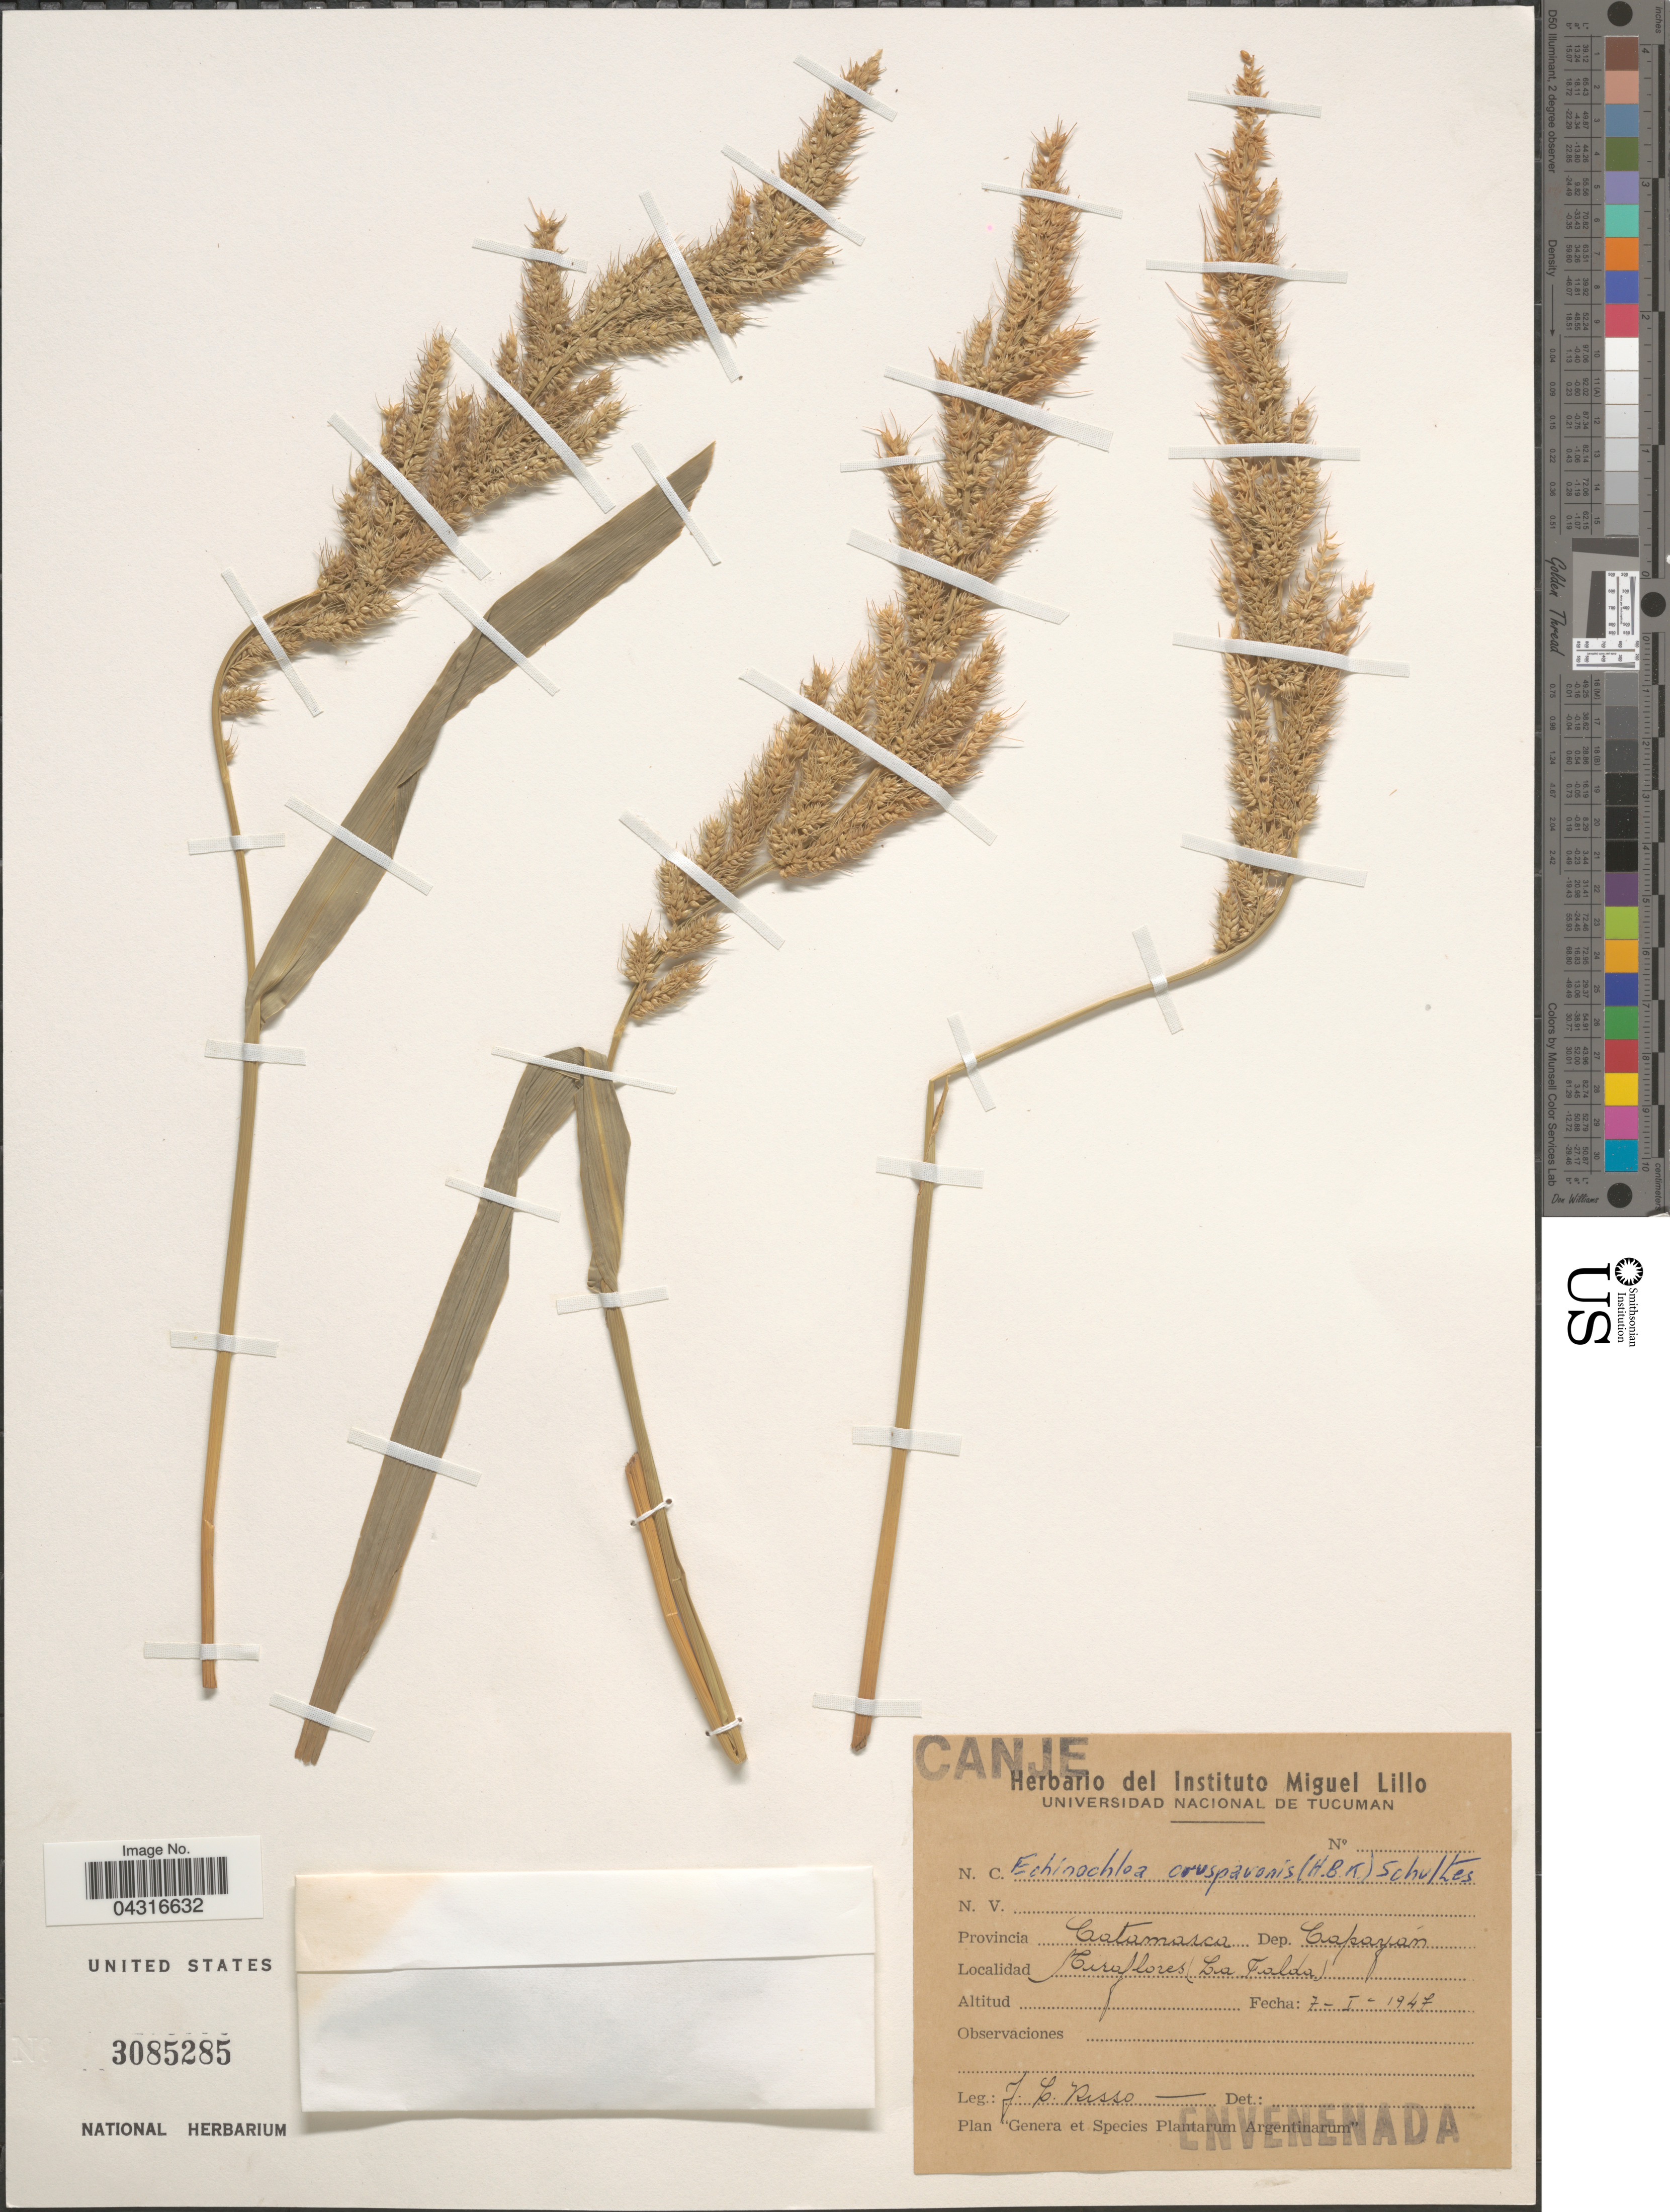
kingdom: Plantae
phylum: Tracheophyta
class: Liliopsida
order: Poales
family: Poaceae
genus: Echinochloa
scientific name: Echinochloa crus-pavonis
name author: (Kunth) Schult.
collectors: J. Risso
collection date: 1947-01-07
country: Argentina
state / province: Catamarca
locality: Dep. Capayán. Miraflores (La Falda).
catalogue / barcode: US 3085285